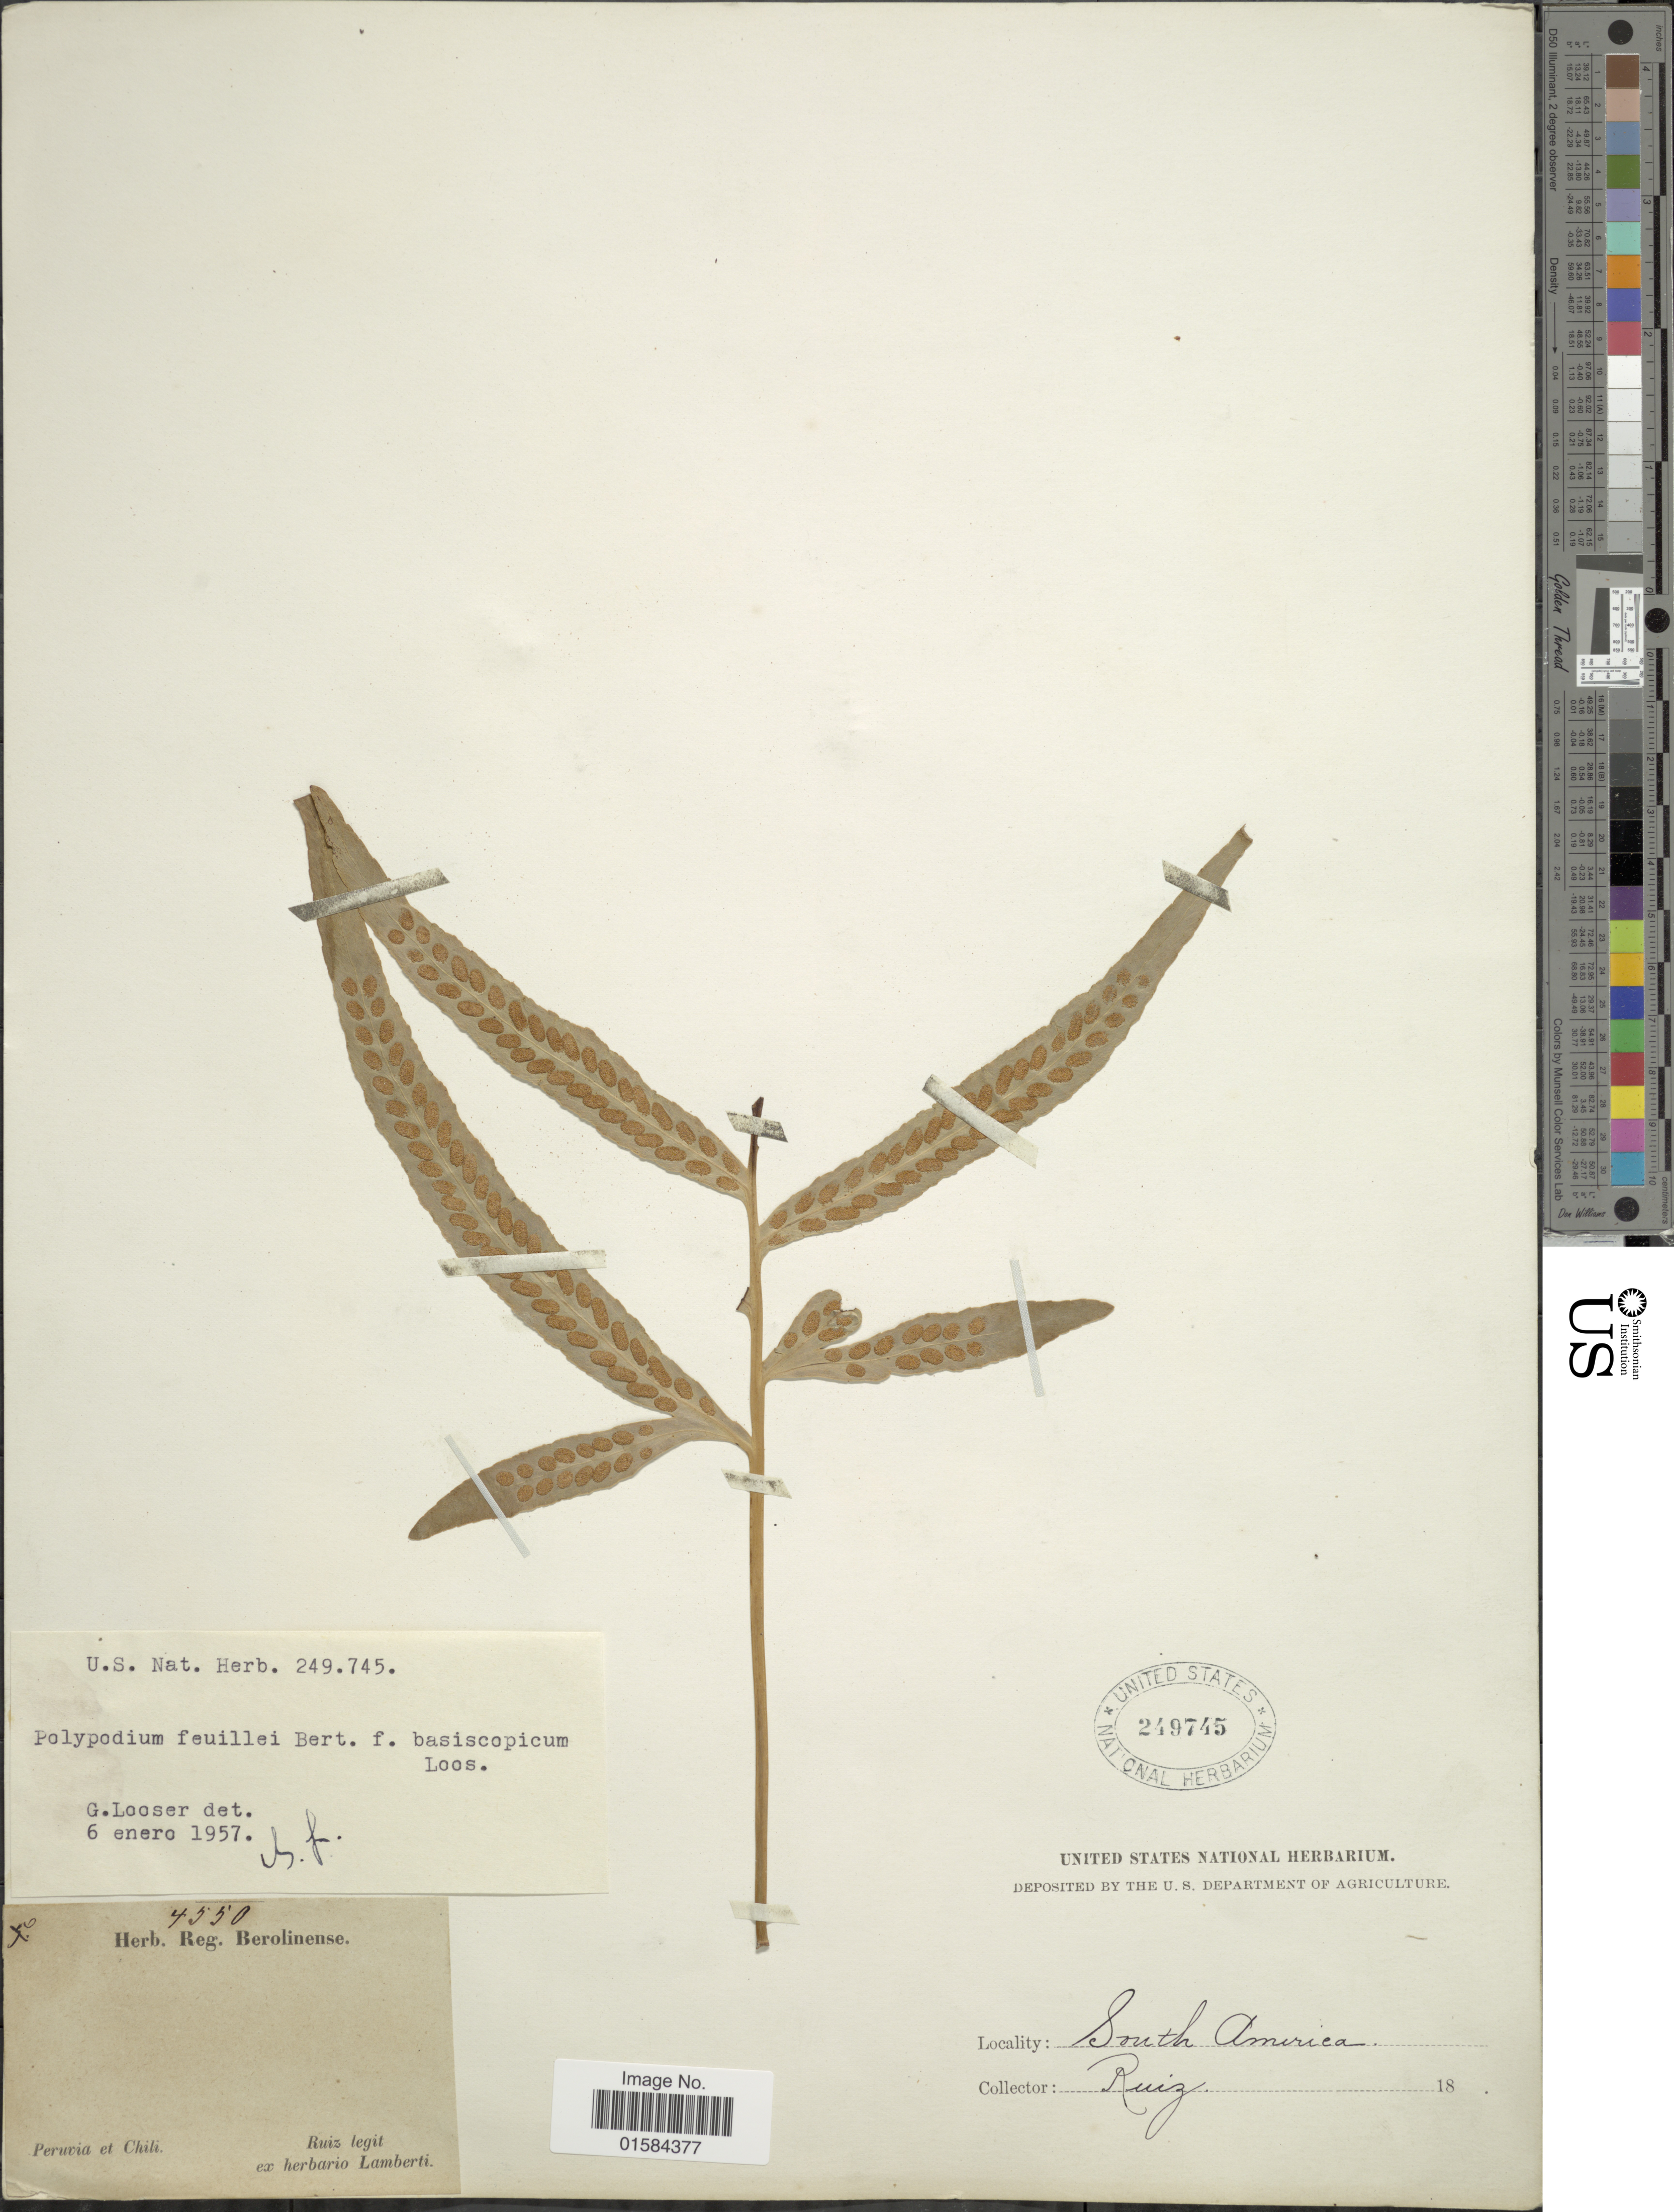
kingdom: Plantae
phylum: Tracheophyta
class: Polypodiopsida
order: Polypodiales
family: Polypodiaceae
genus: Synammia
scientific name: Synammia feuillei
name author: (Bertero) Copel.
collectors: Ruiz, --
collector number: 4550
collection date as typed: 18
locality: South America, Peruvia et Chile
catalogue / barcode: US 249745